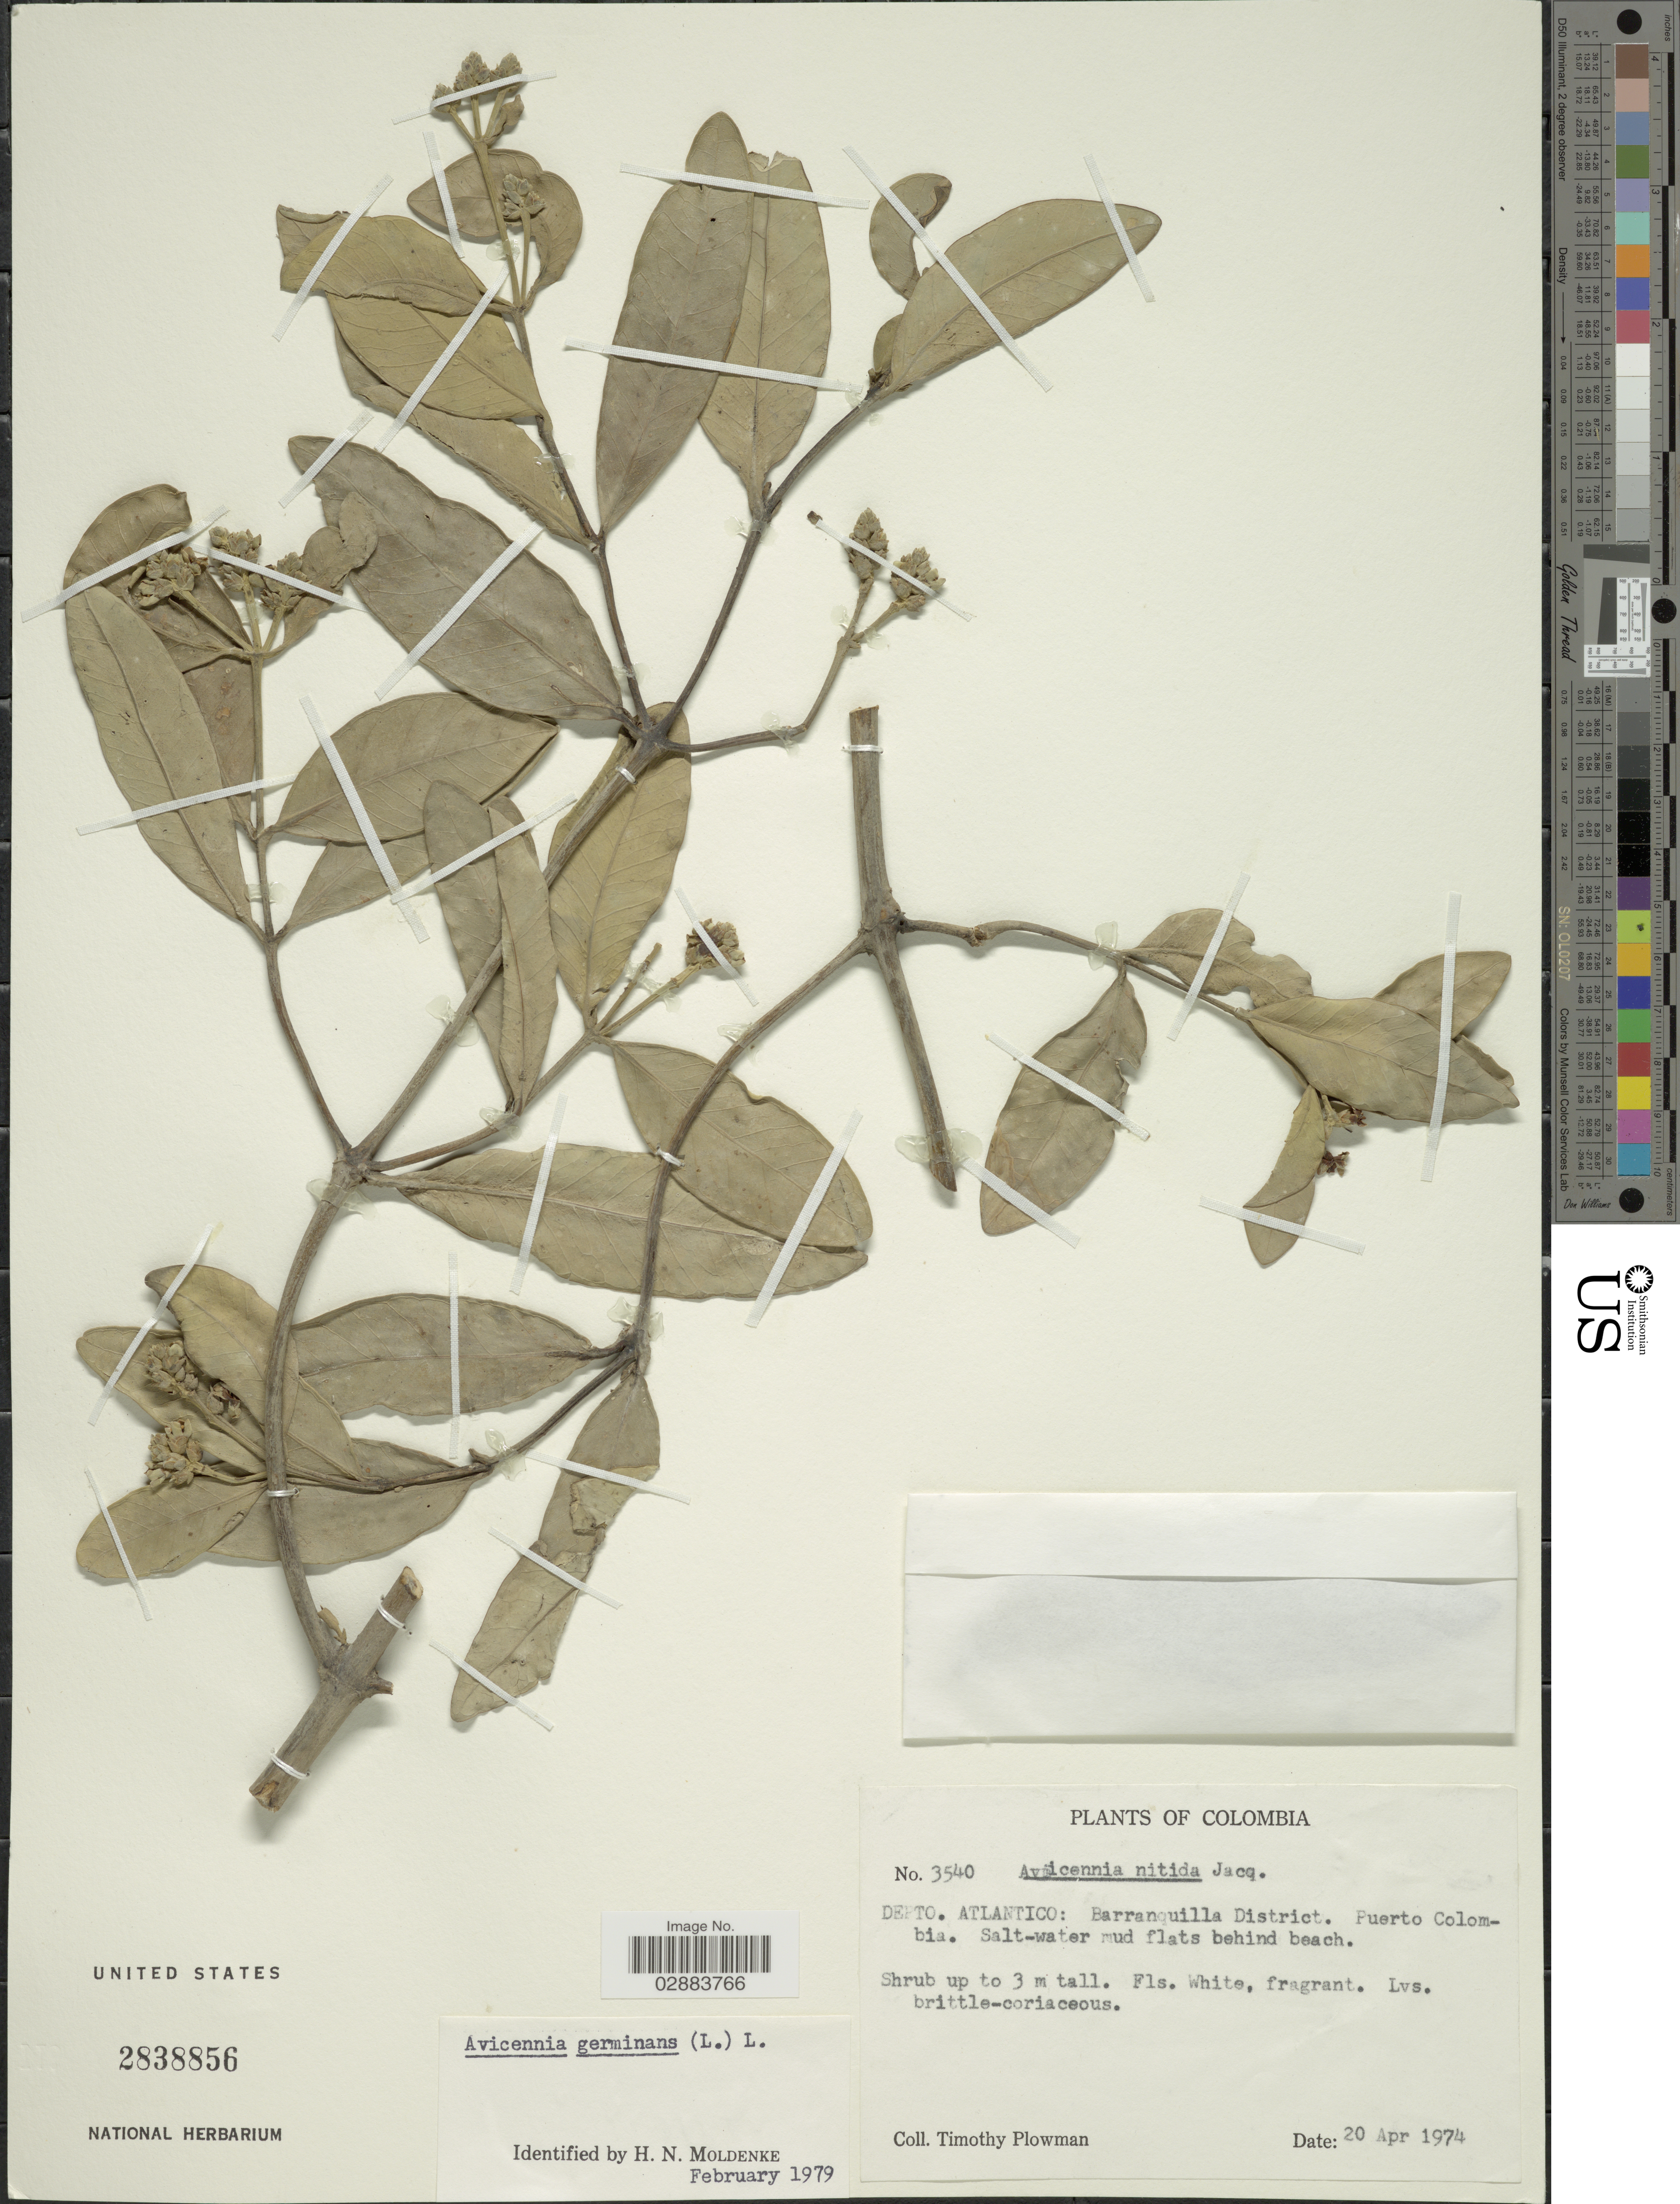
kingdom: Plantae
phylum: Tracheophyta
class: Magnoliopsida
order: Lamiales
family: Acanthaceae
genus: Avicennia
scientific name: Avicennia germinans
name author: (L.) L.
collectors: T. Plowman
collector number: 3540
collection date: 1974-04-20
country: Colombia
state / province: Atlántico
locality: Depto. Atlantico: Barranquilla District. Puerto Colombia.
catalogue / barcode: US 2838856